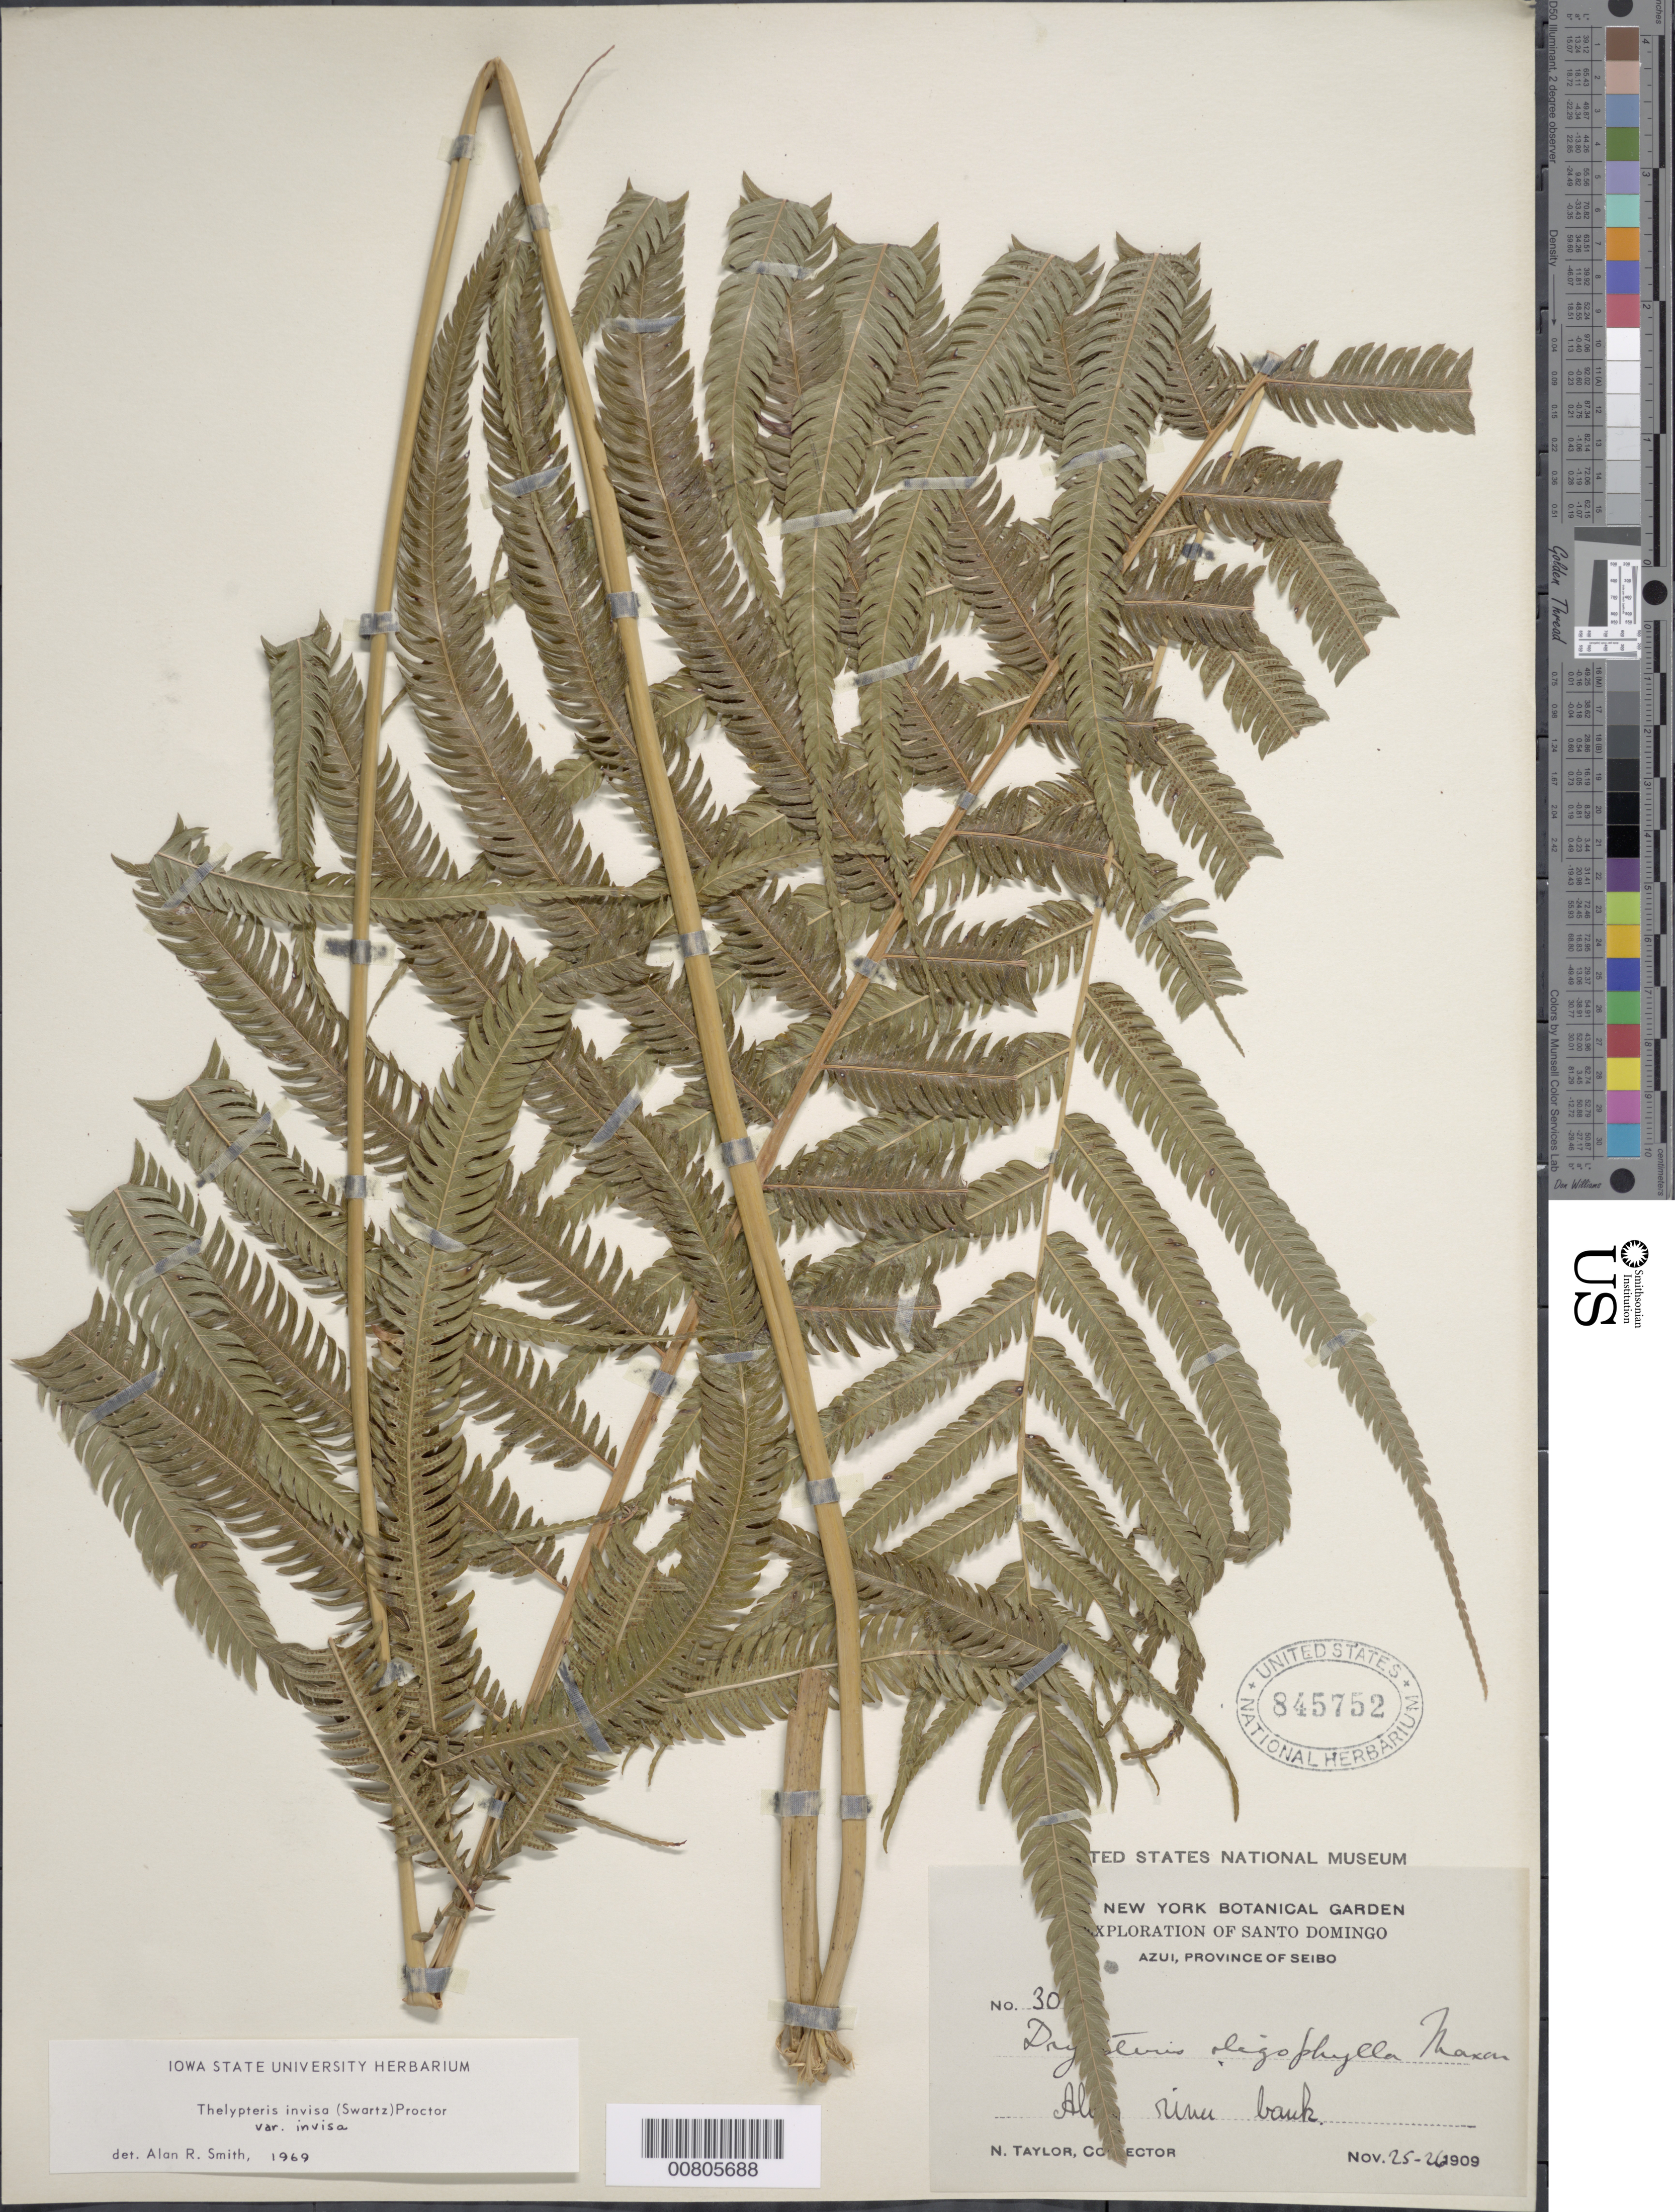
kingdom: Plantae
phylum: Tracheophyta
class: Polypodiopsida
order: Polypodiales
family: Thelypteridaceae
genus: Cyclosorus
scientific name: Cyclosorus grandis (A.R. Sm.) comb. nov., ined 2015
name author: (A.R. Sm.)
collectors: N. Taylor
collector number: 301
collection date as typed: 25 Nov 1909 to 26 Nov 1909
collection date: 1909-11-25/1909-11-26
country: Dominican Republic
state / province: El Seibo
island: Hispaniola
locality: Azui.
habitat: Riverbank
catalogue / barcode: US 845752